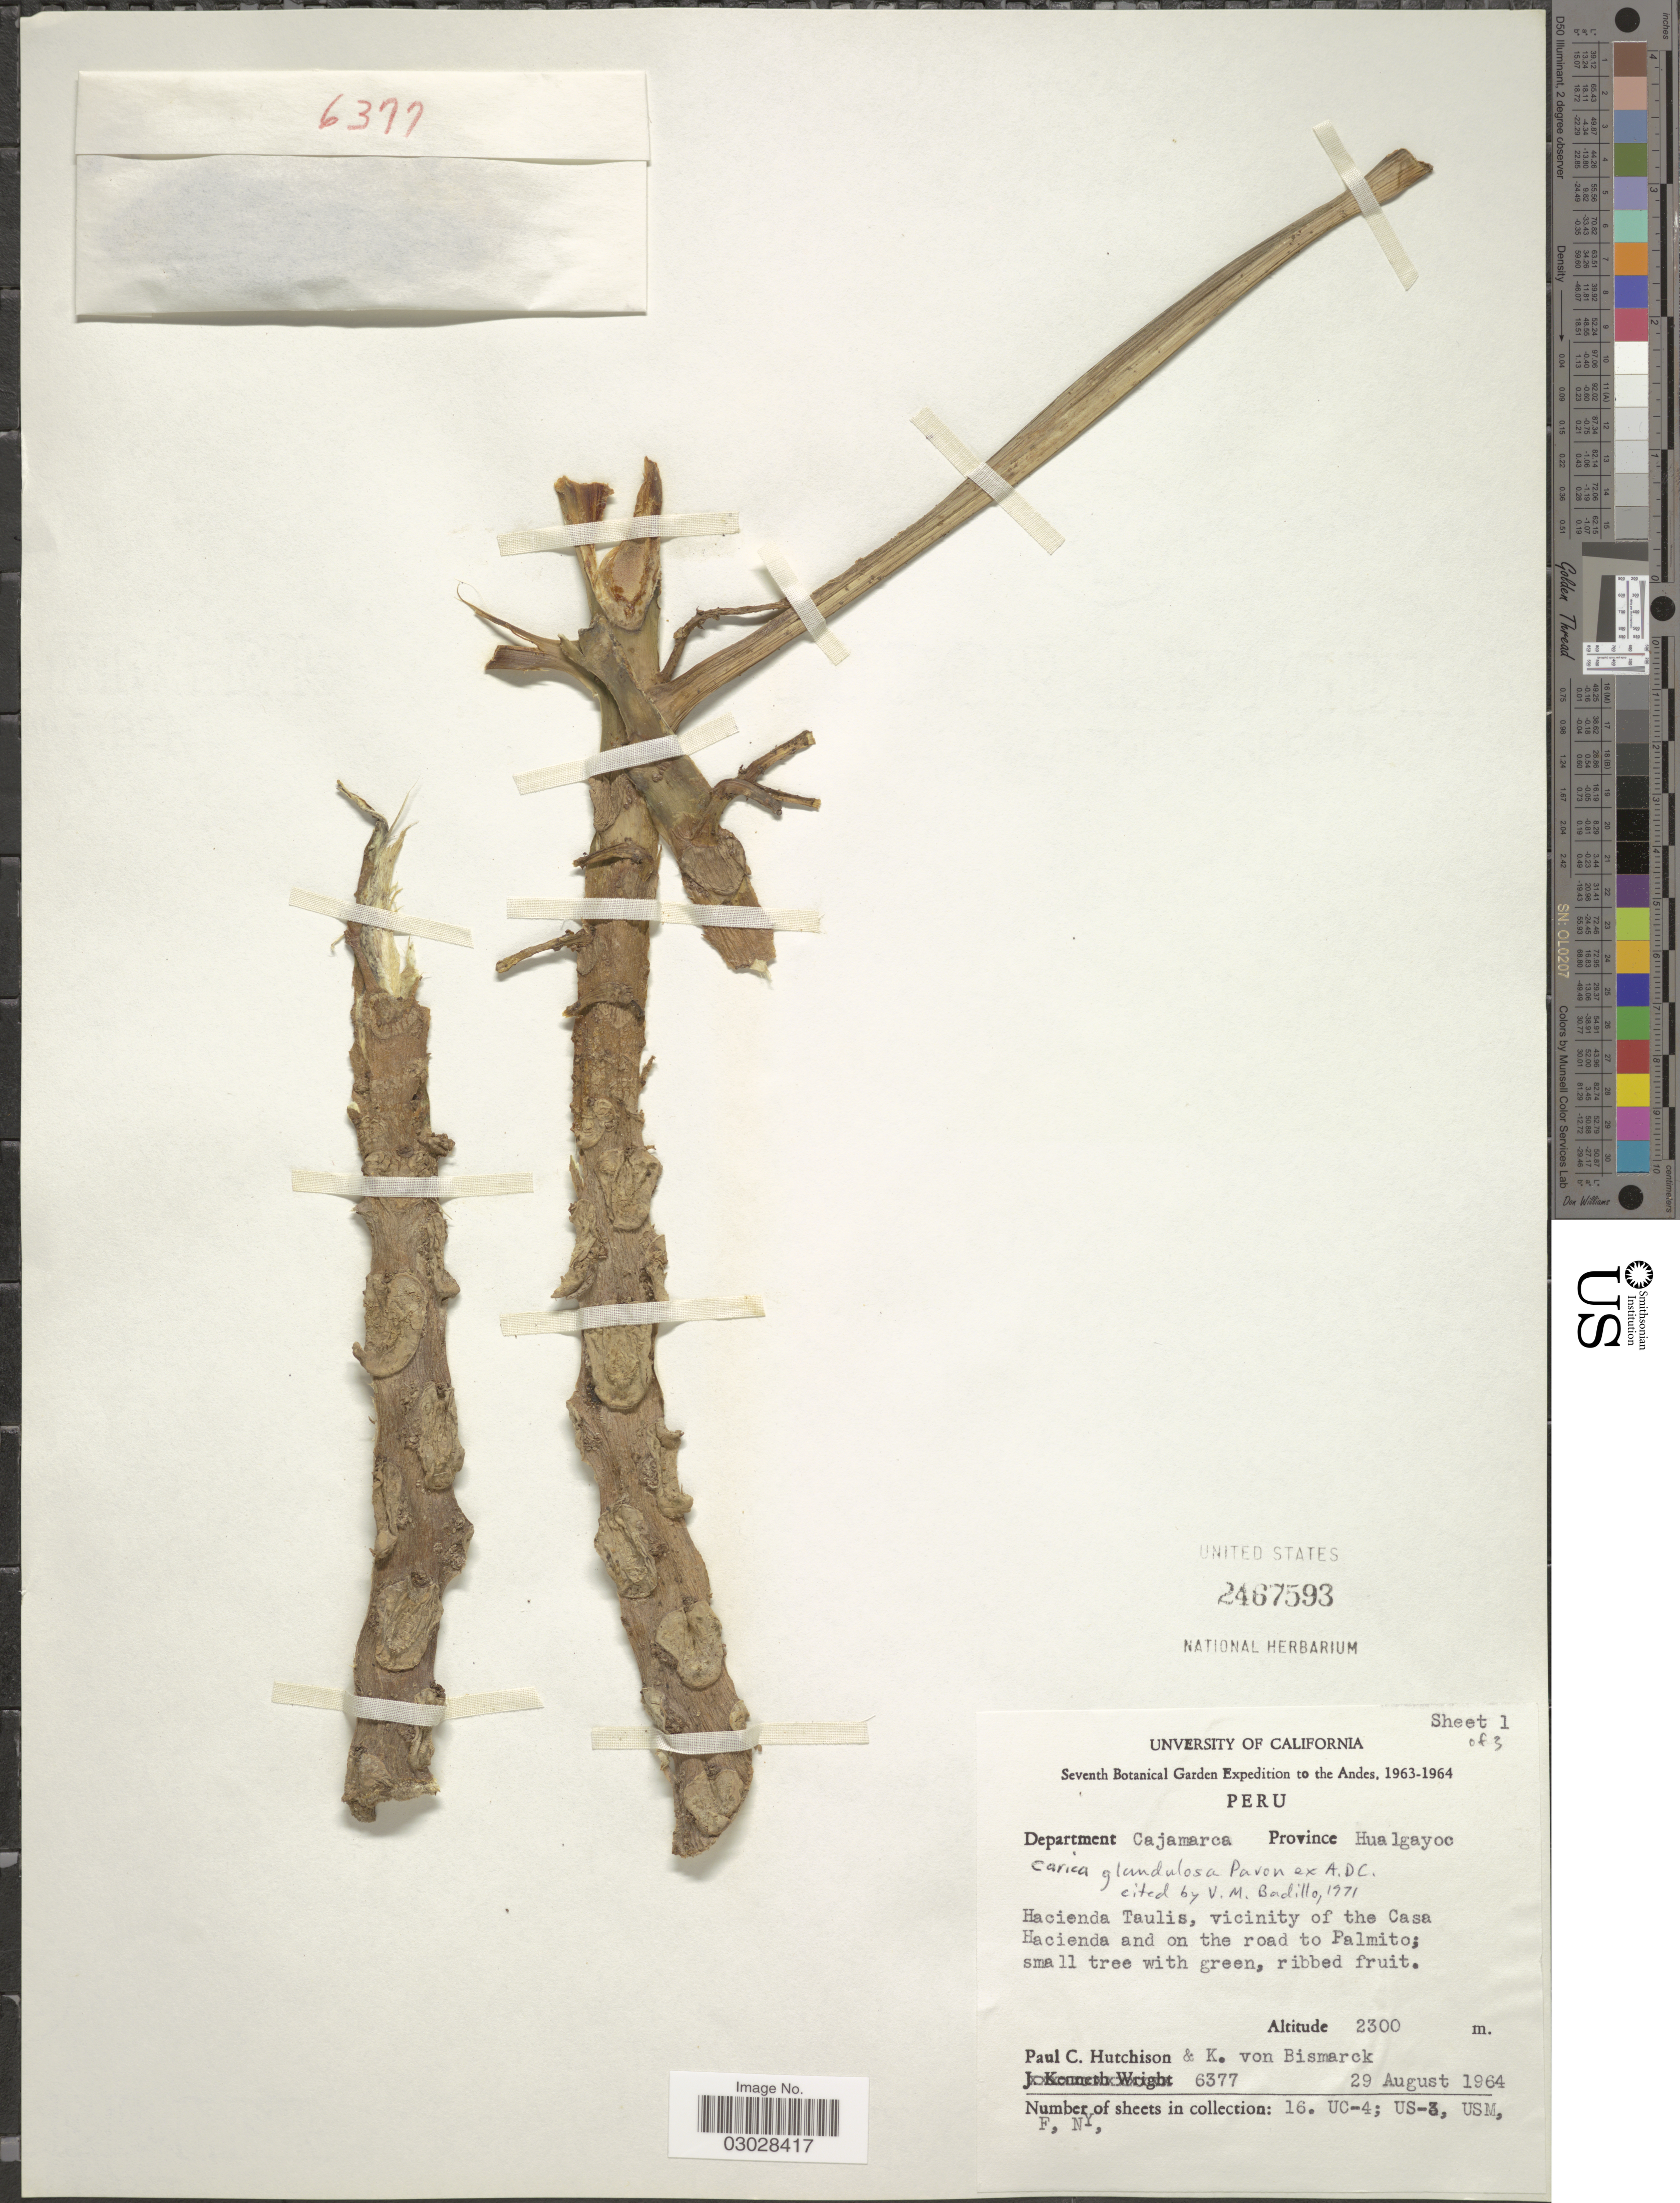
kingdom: Plantae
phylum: Tracheophyta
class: Magnoliopsida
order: Brassicales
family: Caricaceae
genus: Vasconcellea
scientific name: Vasconcellea glandulosa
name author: A. DC.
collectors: P. C. Hutchison & K. von Bismarck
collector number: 6377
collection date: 1964-08-29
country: Peru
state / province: Cajamarca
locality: The Andes, Department of Cajamarca, Province Hualgayoc, Hacienda Taulis, vicinity of the Casa Hacienda and on the road to Palmito.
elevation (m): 2300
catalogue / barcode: US 2467593